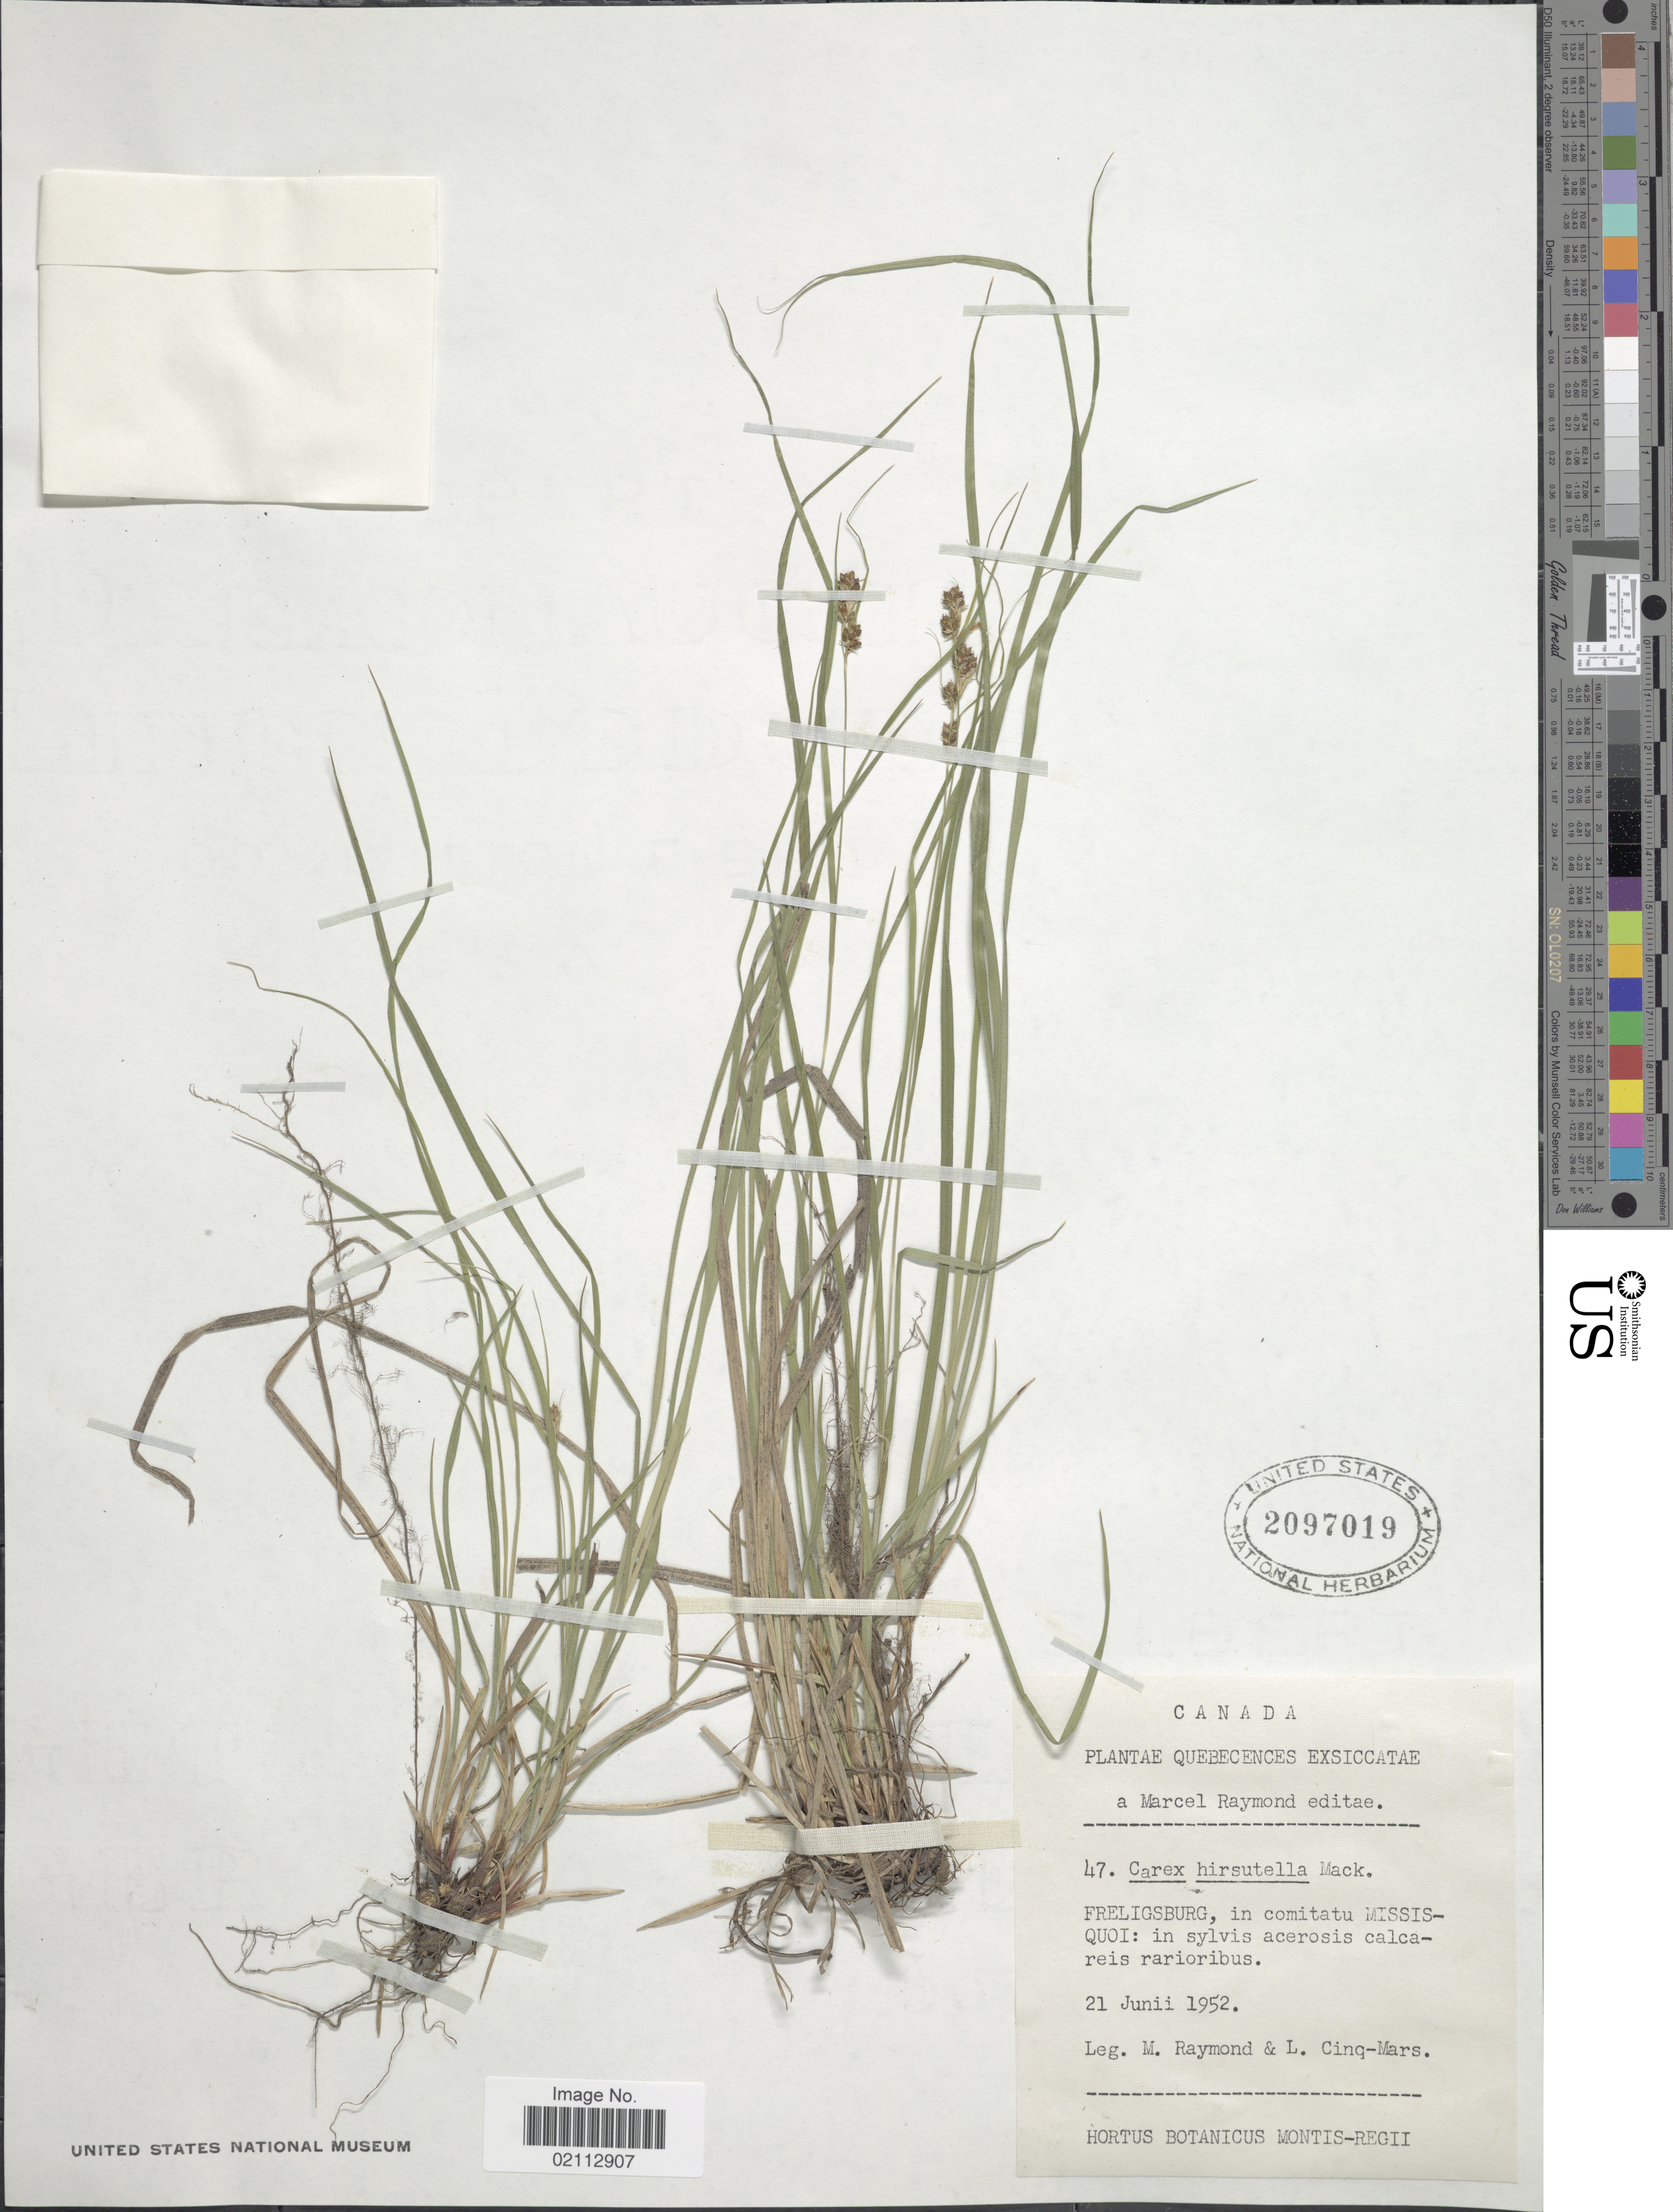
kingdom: Plantae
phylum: Tracheophyta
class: Liliopsida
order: Poales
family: Cyperaceae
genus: Carex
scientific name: Carex hirsutella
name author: Mack.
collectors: M. Raymond & L. Cinq-Mars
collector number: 47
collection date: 1952-06-21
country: Canada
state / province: Quebec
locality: Quebecences. freligsburg, in comitatu Missisquo: in silvis acerosis calcareis rarioribus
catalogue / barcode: US 2097019